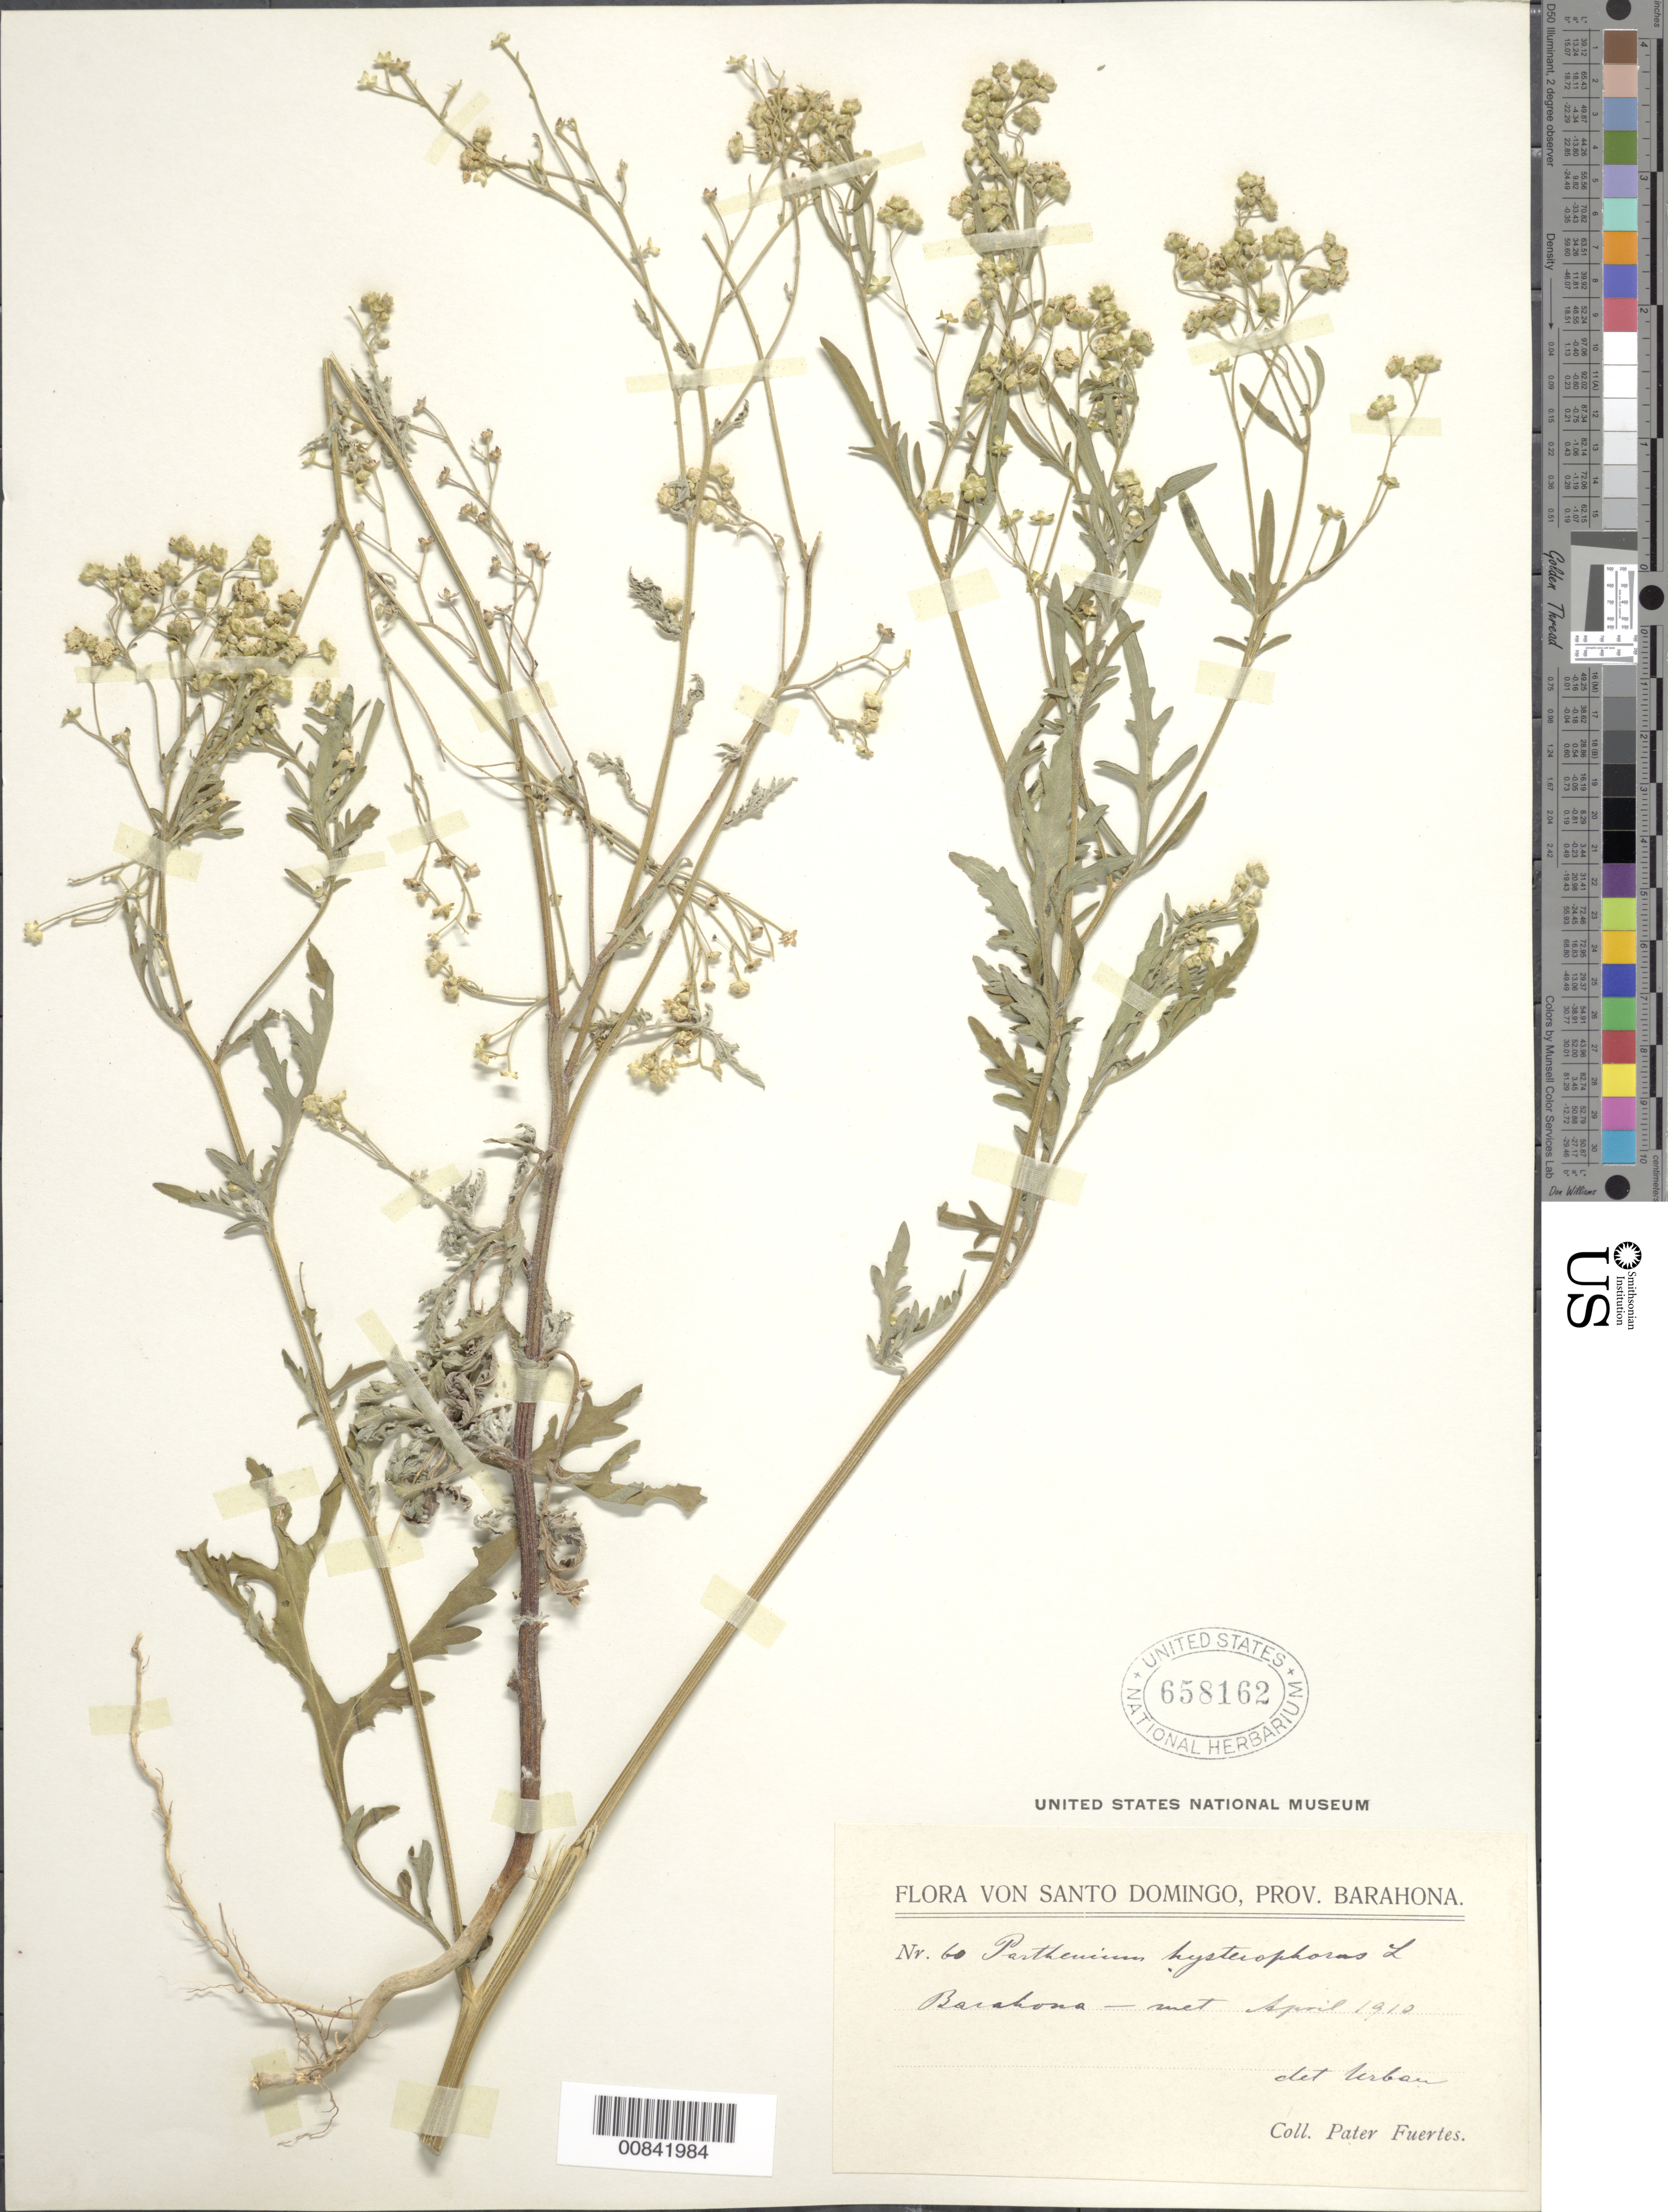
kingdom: Plantae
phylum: Tracheophyta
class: Magnoliopsida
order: Asterales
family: Asteraceae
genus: Parthenium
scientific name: Parthenium hysterophorus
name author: L.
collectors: M. D. Fuertes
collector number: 60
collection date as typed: Apr 1910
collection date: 1910-04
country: Dominican Republic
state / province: Barahona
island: Hispaniola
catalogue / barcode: US 658162